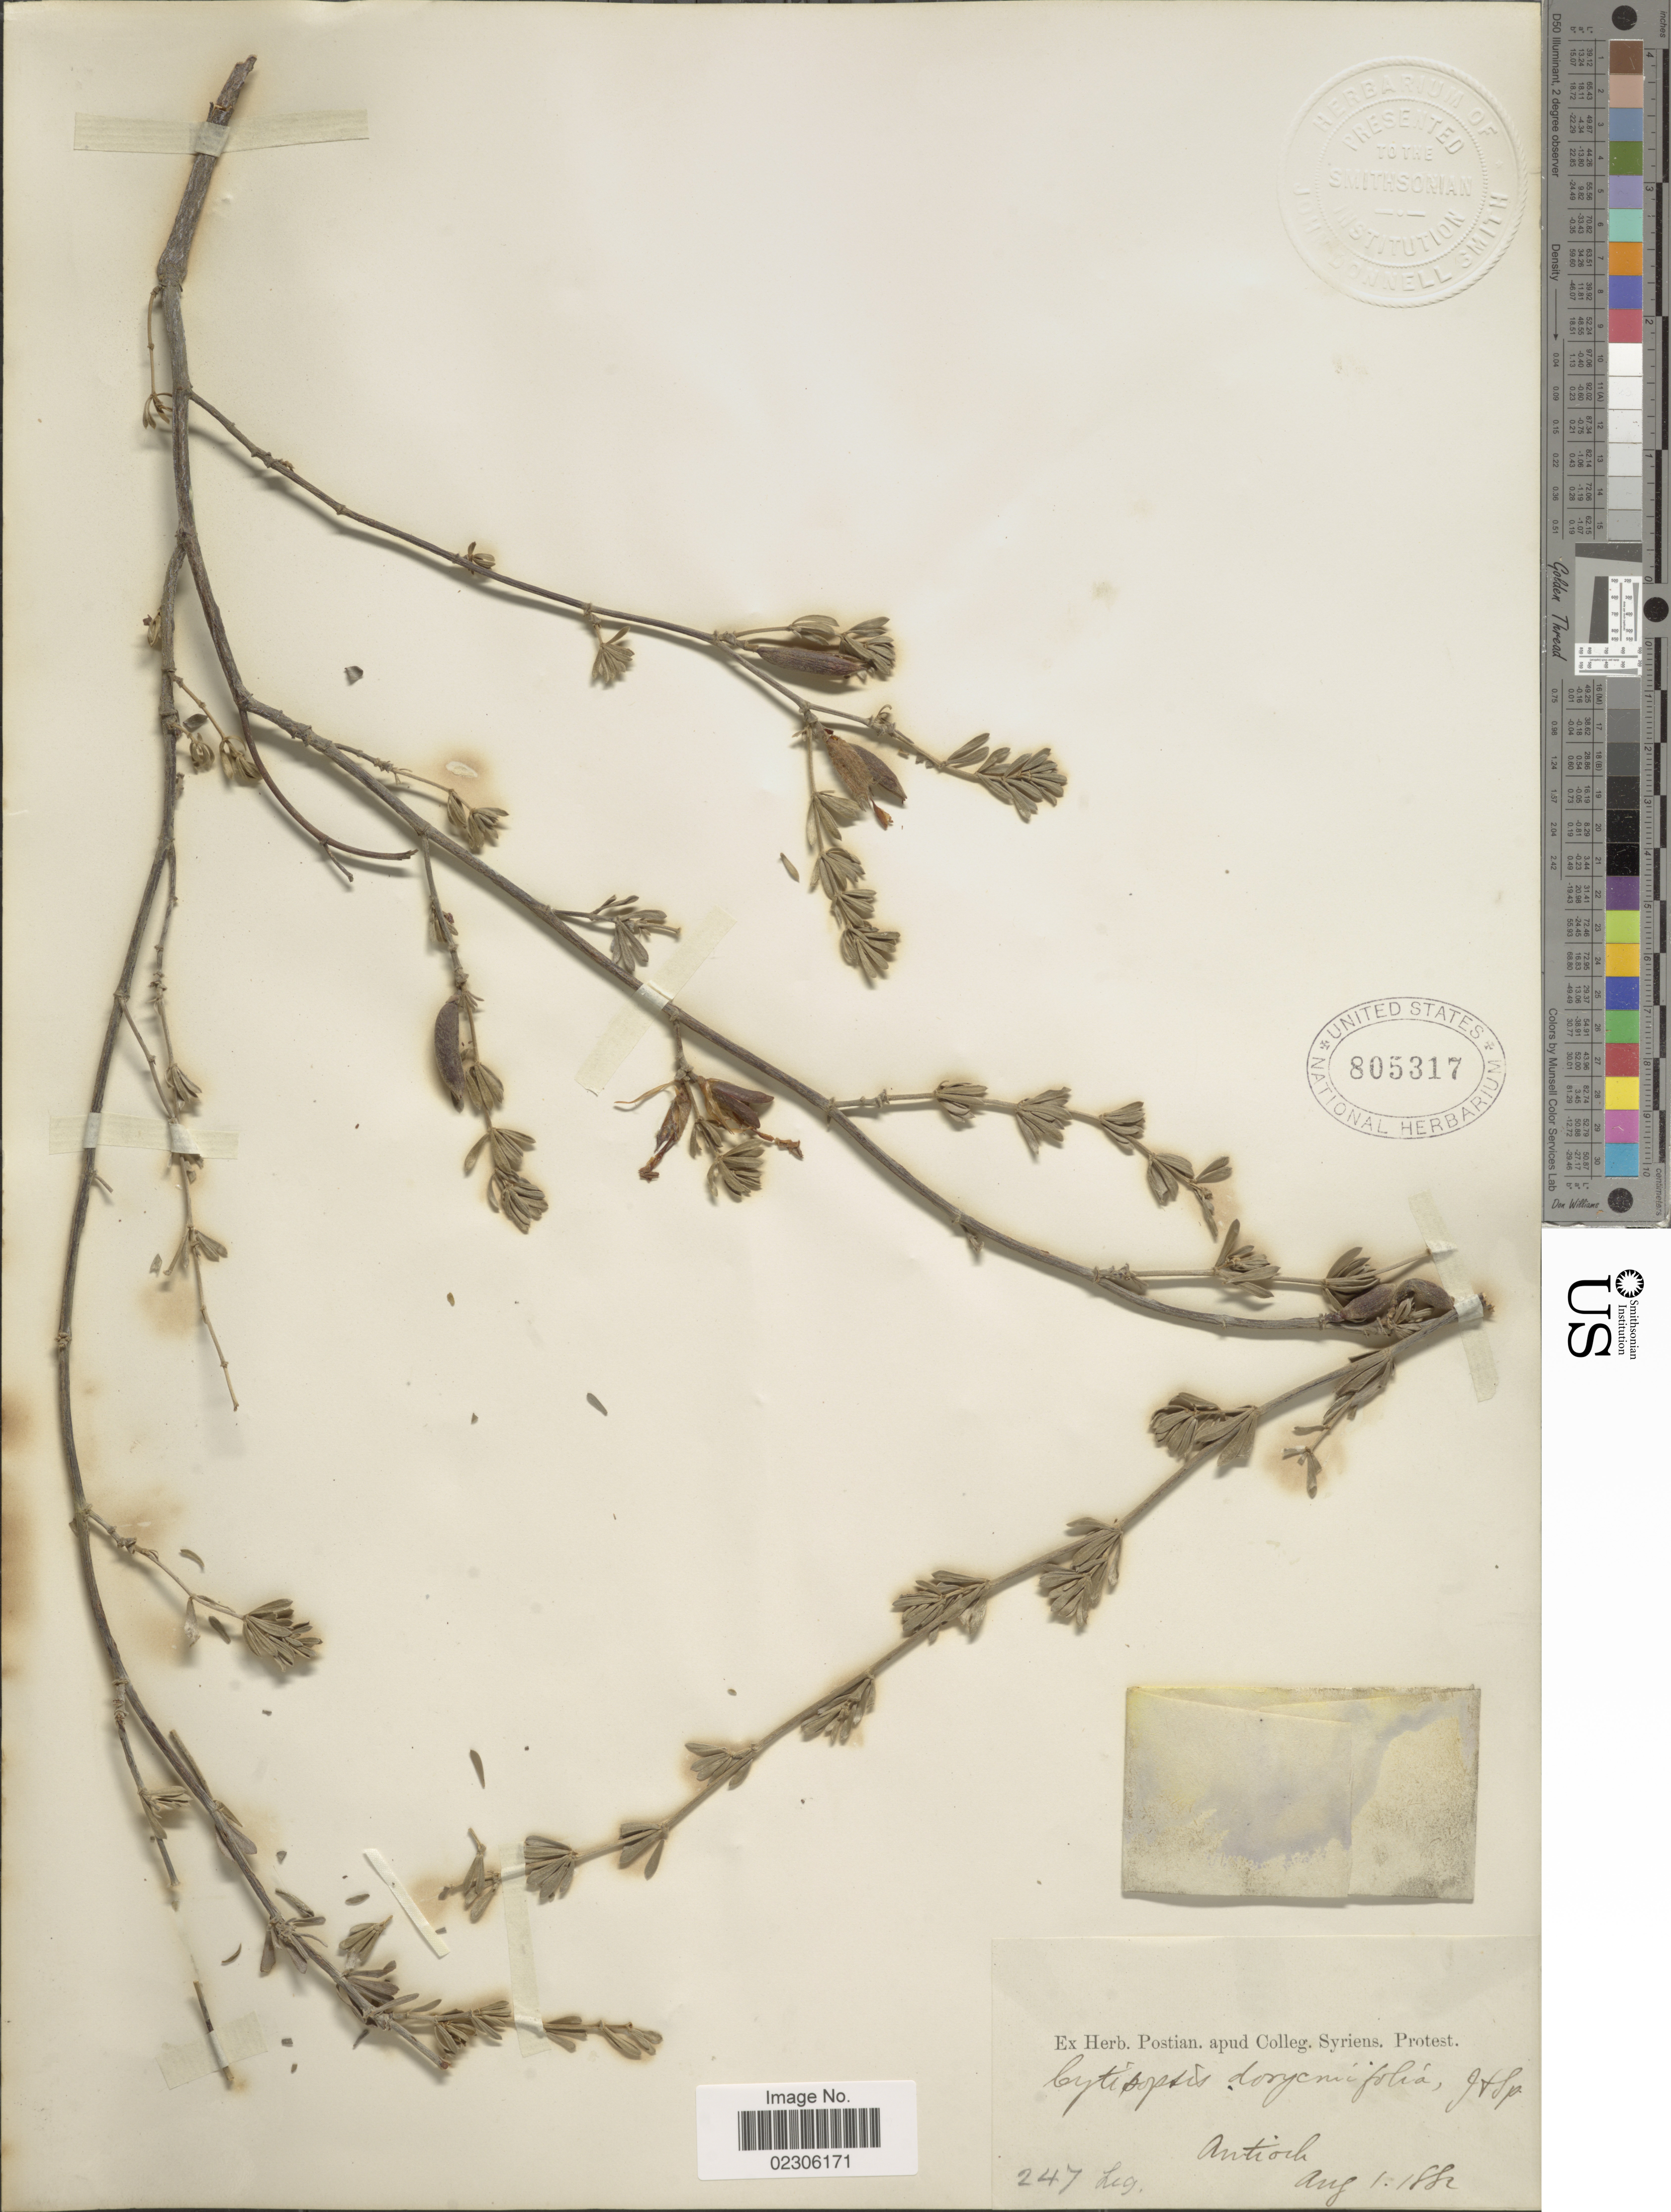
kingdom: Plantae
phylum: Tracheophyta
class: Magnoliopsida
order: Fabales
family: Fabaceae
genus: Cytisopsis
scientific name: Cytisopsis dorycniifolia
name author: Jaub. & Spach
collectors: ex herb. Postian. apud Colleg. Syriens. Protest. USE "Fannie P. A. Shepard" (10308853) AS PRIMARY COLLECTOR INSTEAD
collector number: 247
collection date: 1882-08-01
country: Turkey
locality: Antioch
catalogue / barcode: US 805317